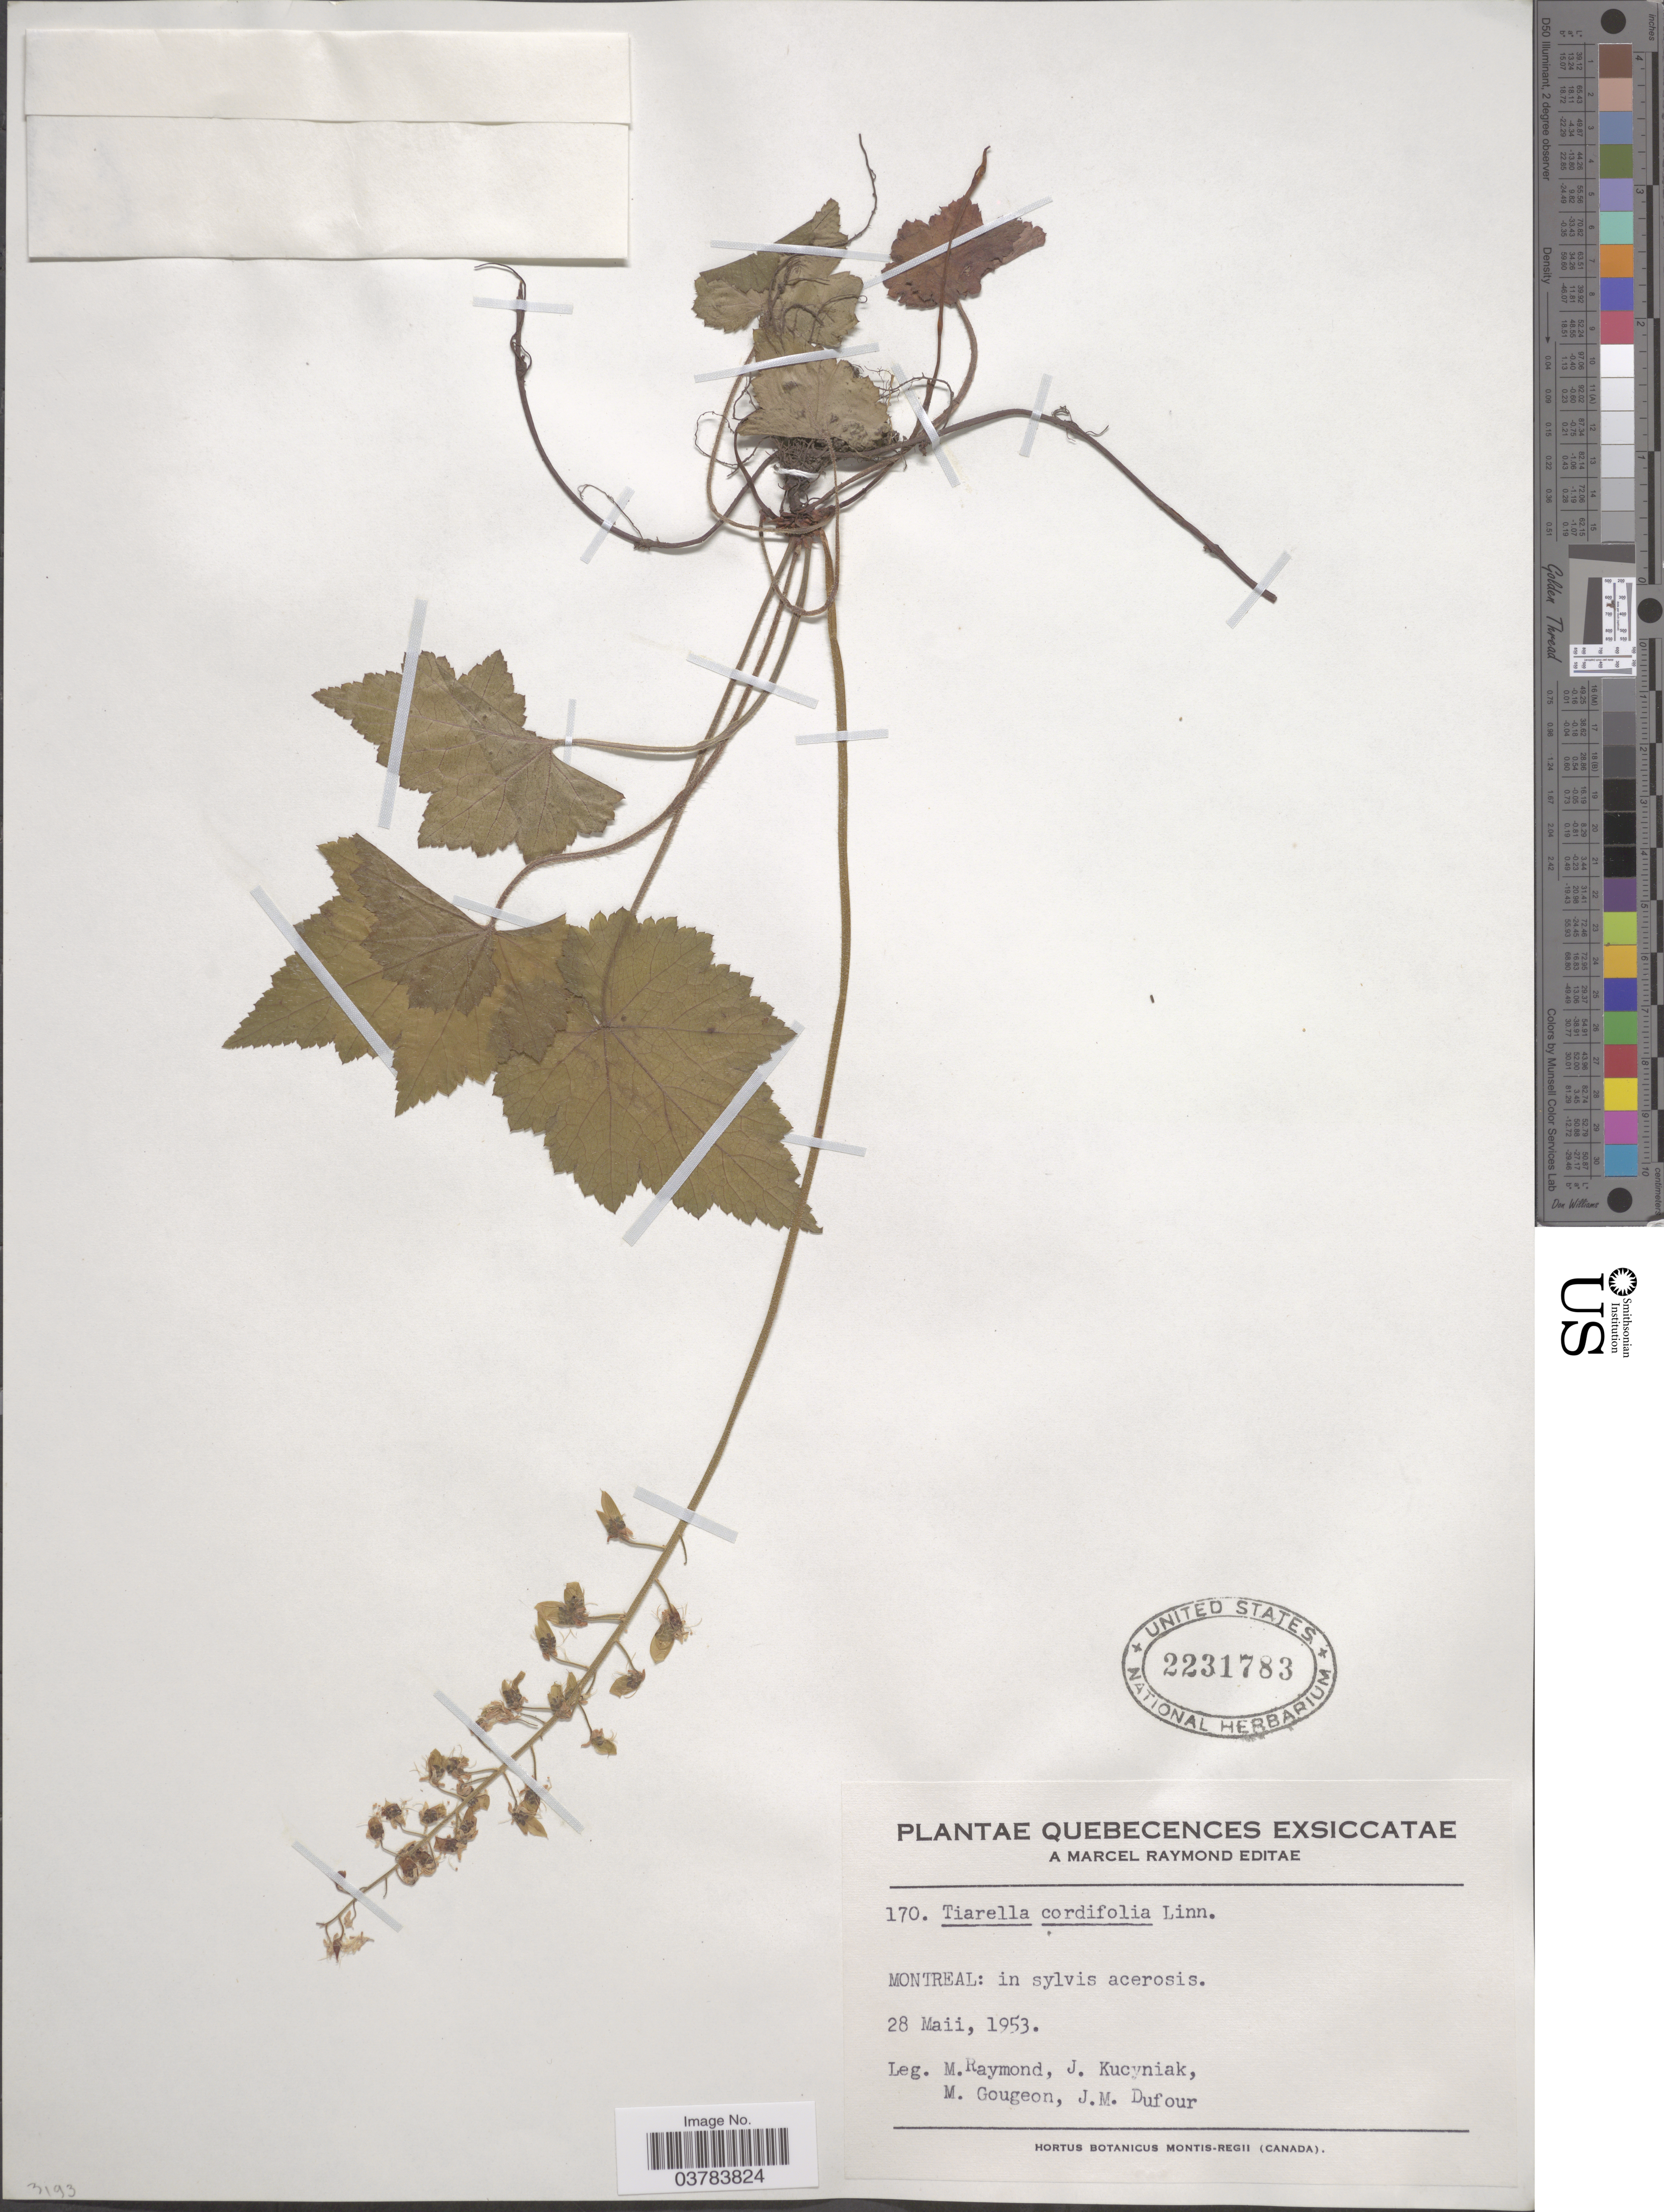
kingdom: Plantae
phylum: Tracheophyta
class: Magnoliopsida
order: Saxifragales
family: Saxifragaceae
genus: Tiarella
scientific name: Tiarella cordifolia var. typica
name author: Lakela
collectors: M. Raymond, J. Kucyniak, M. Gougeon & J. Dufour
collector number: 170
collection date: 1953-05-28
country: Canada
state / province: Quebec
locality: Montreal: in sylvis acerosis.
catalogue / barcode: US 2231783